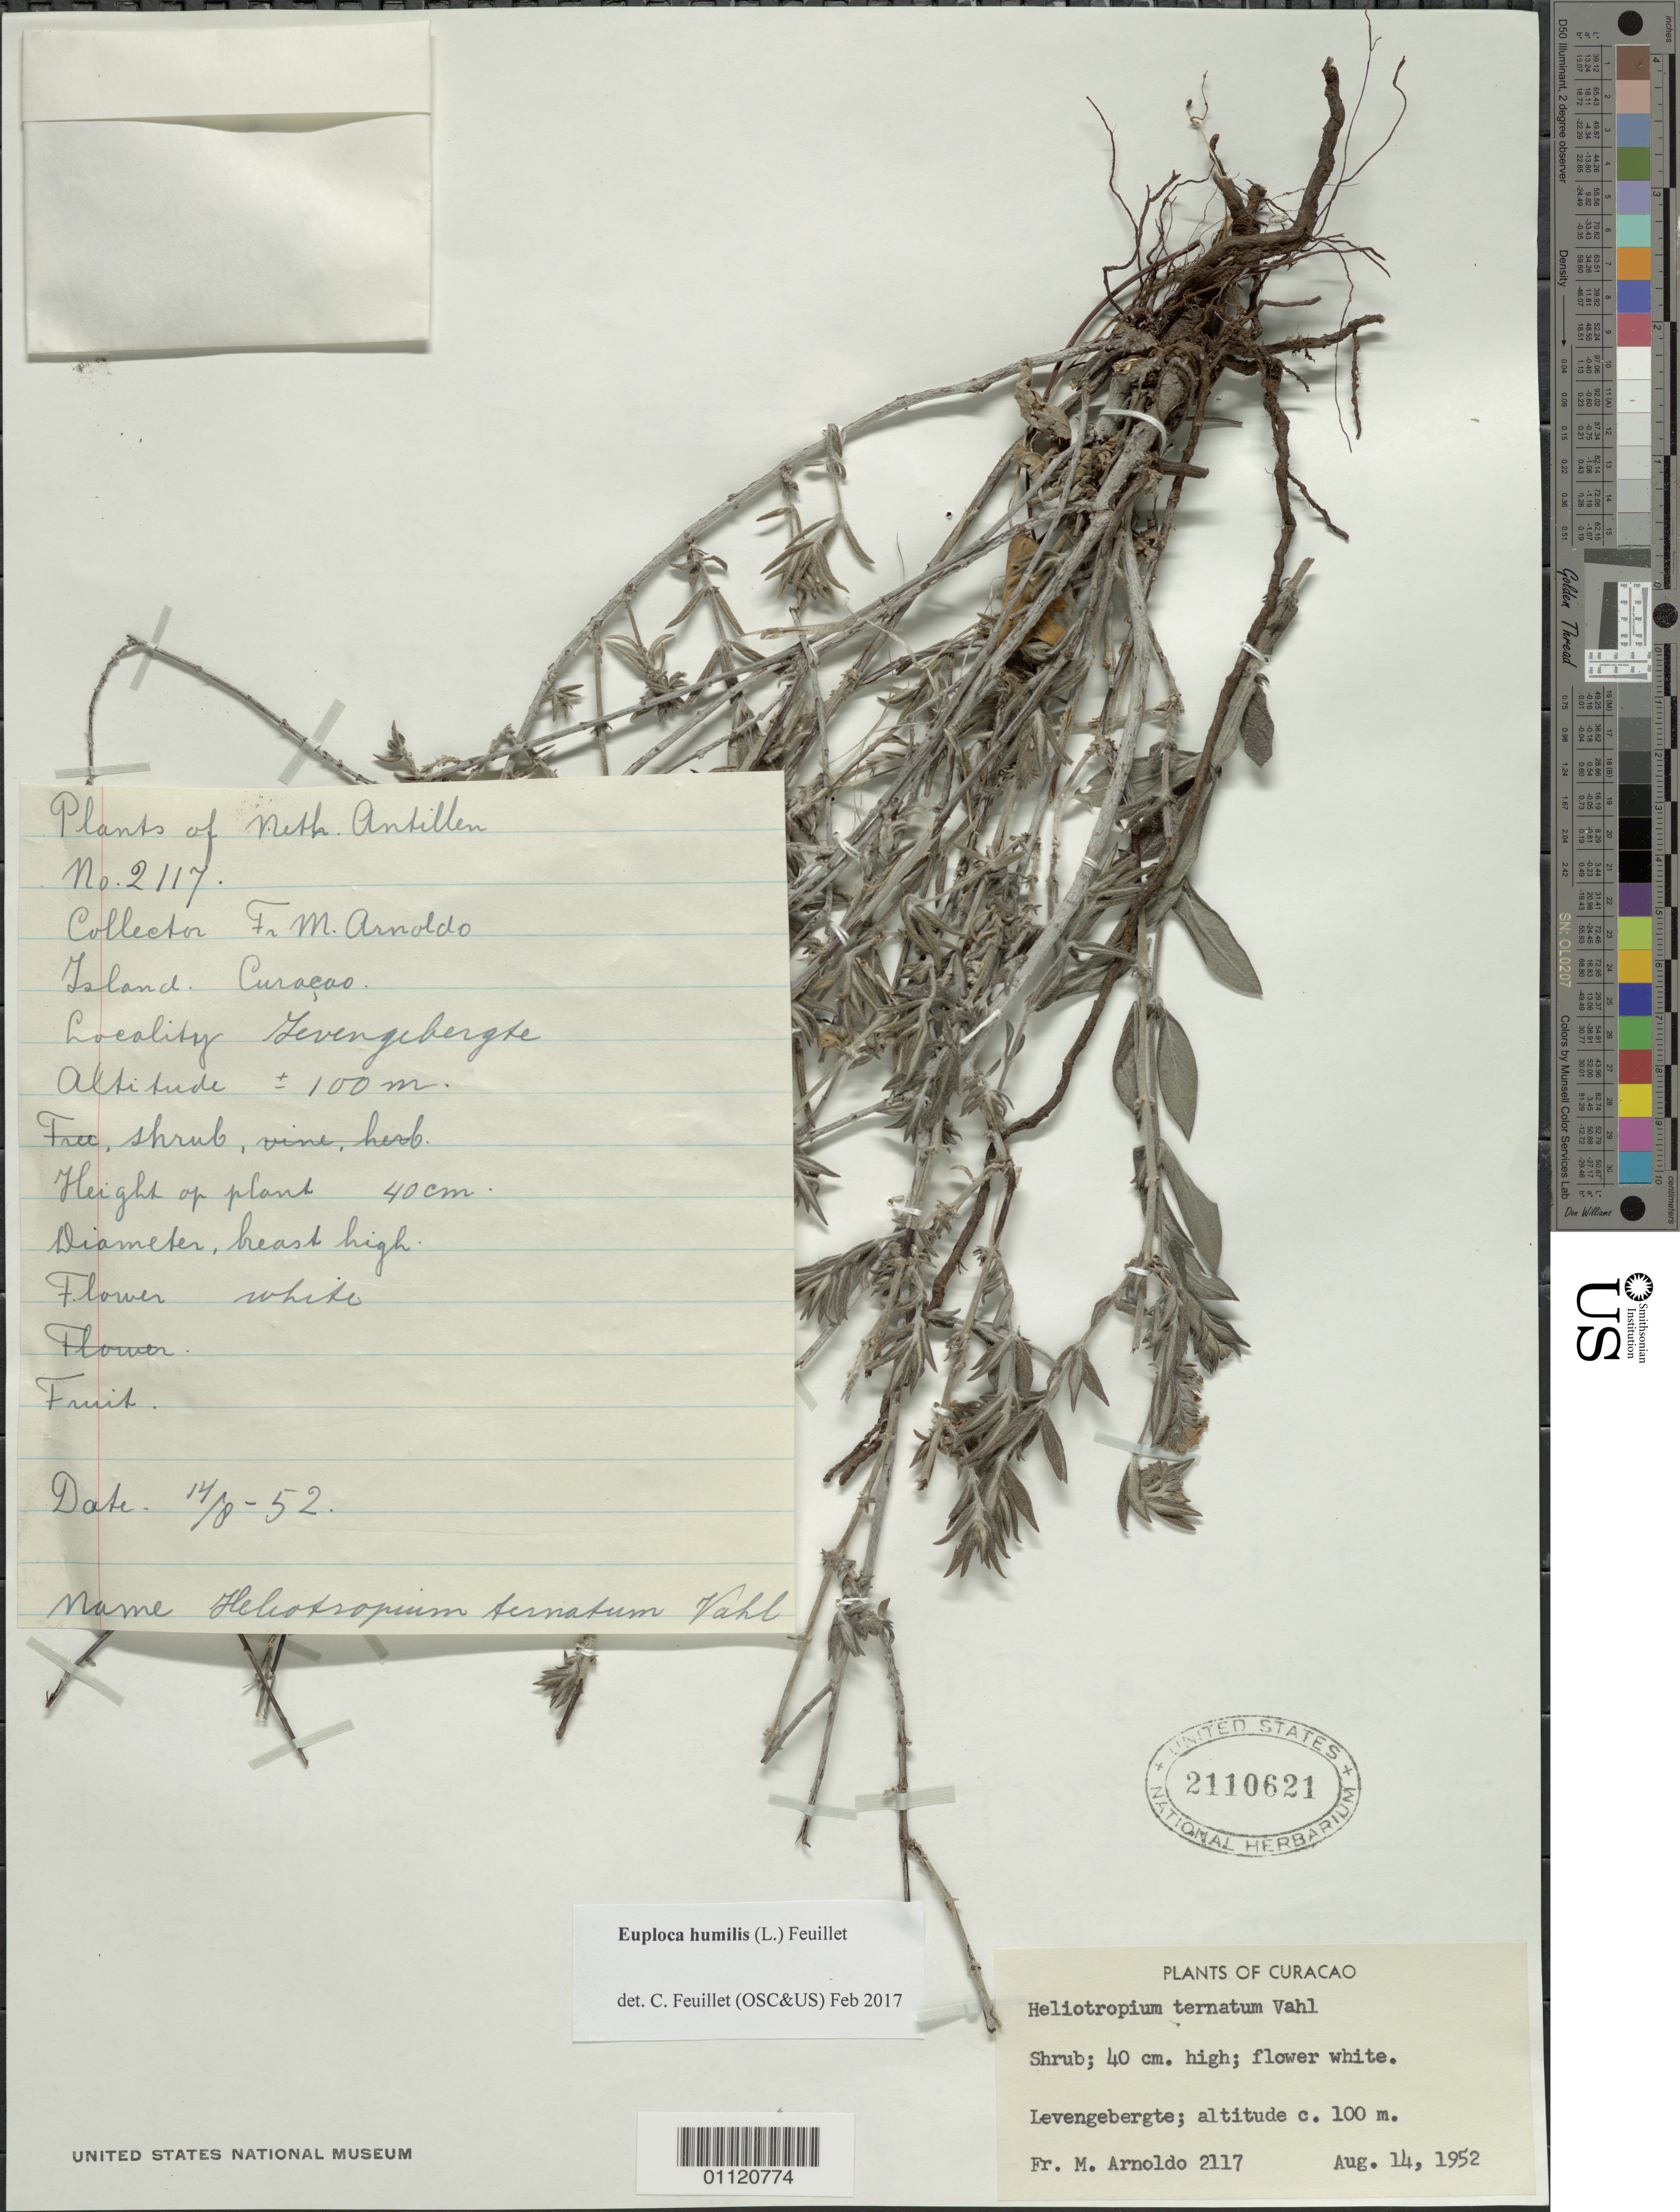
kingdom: Plantae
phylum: Tracheophyta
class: Magnoliopsida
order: Boraginales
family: Heliotropiaceae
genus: Heliotropium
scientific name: Heliotropium ternatum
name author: Vahl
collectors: N. Arnoldo-Broeders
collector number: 2117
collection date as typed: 14 Aug 1952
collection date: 1952-08-14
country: Curaçao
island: Curaçao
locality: Levengebergte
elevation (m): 100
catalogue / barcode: US 2110621